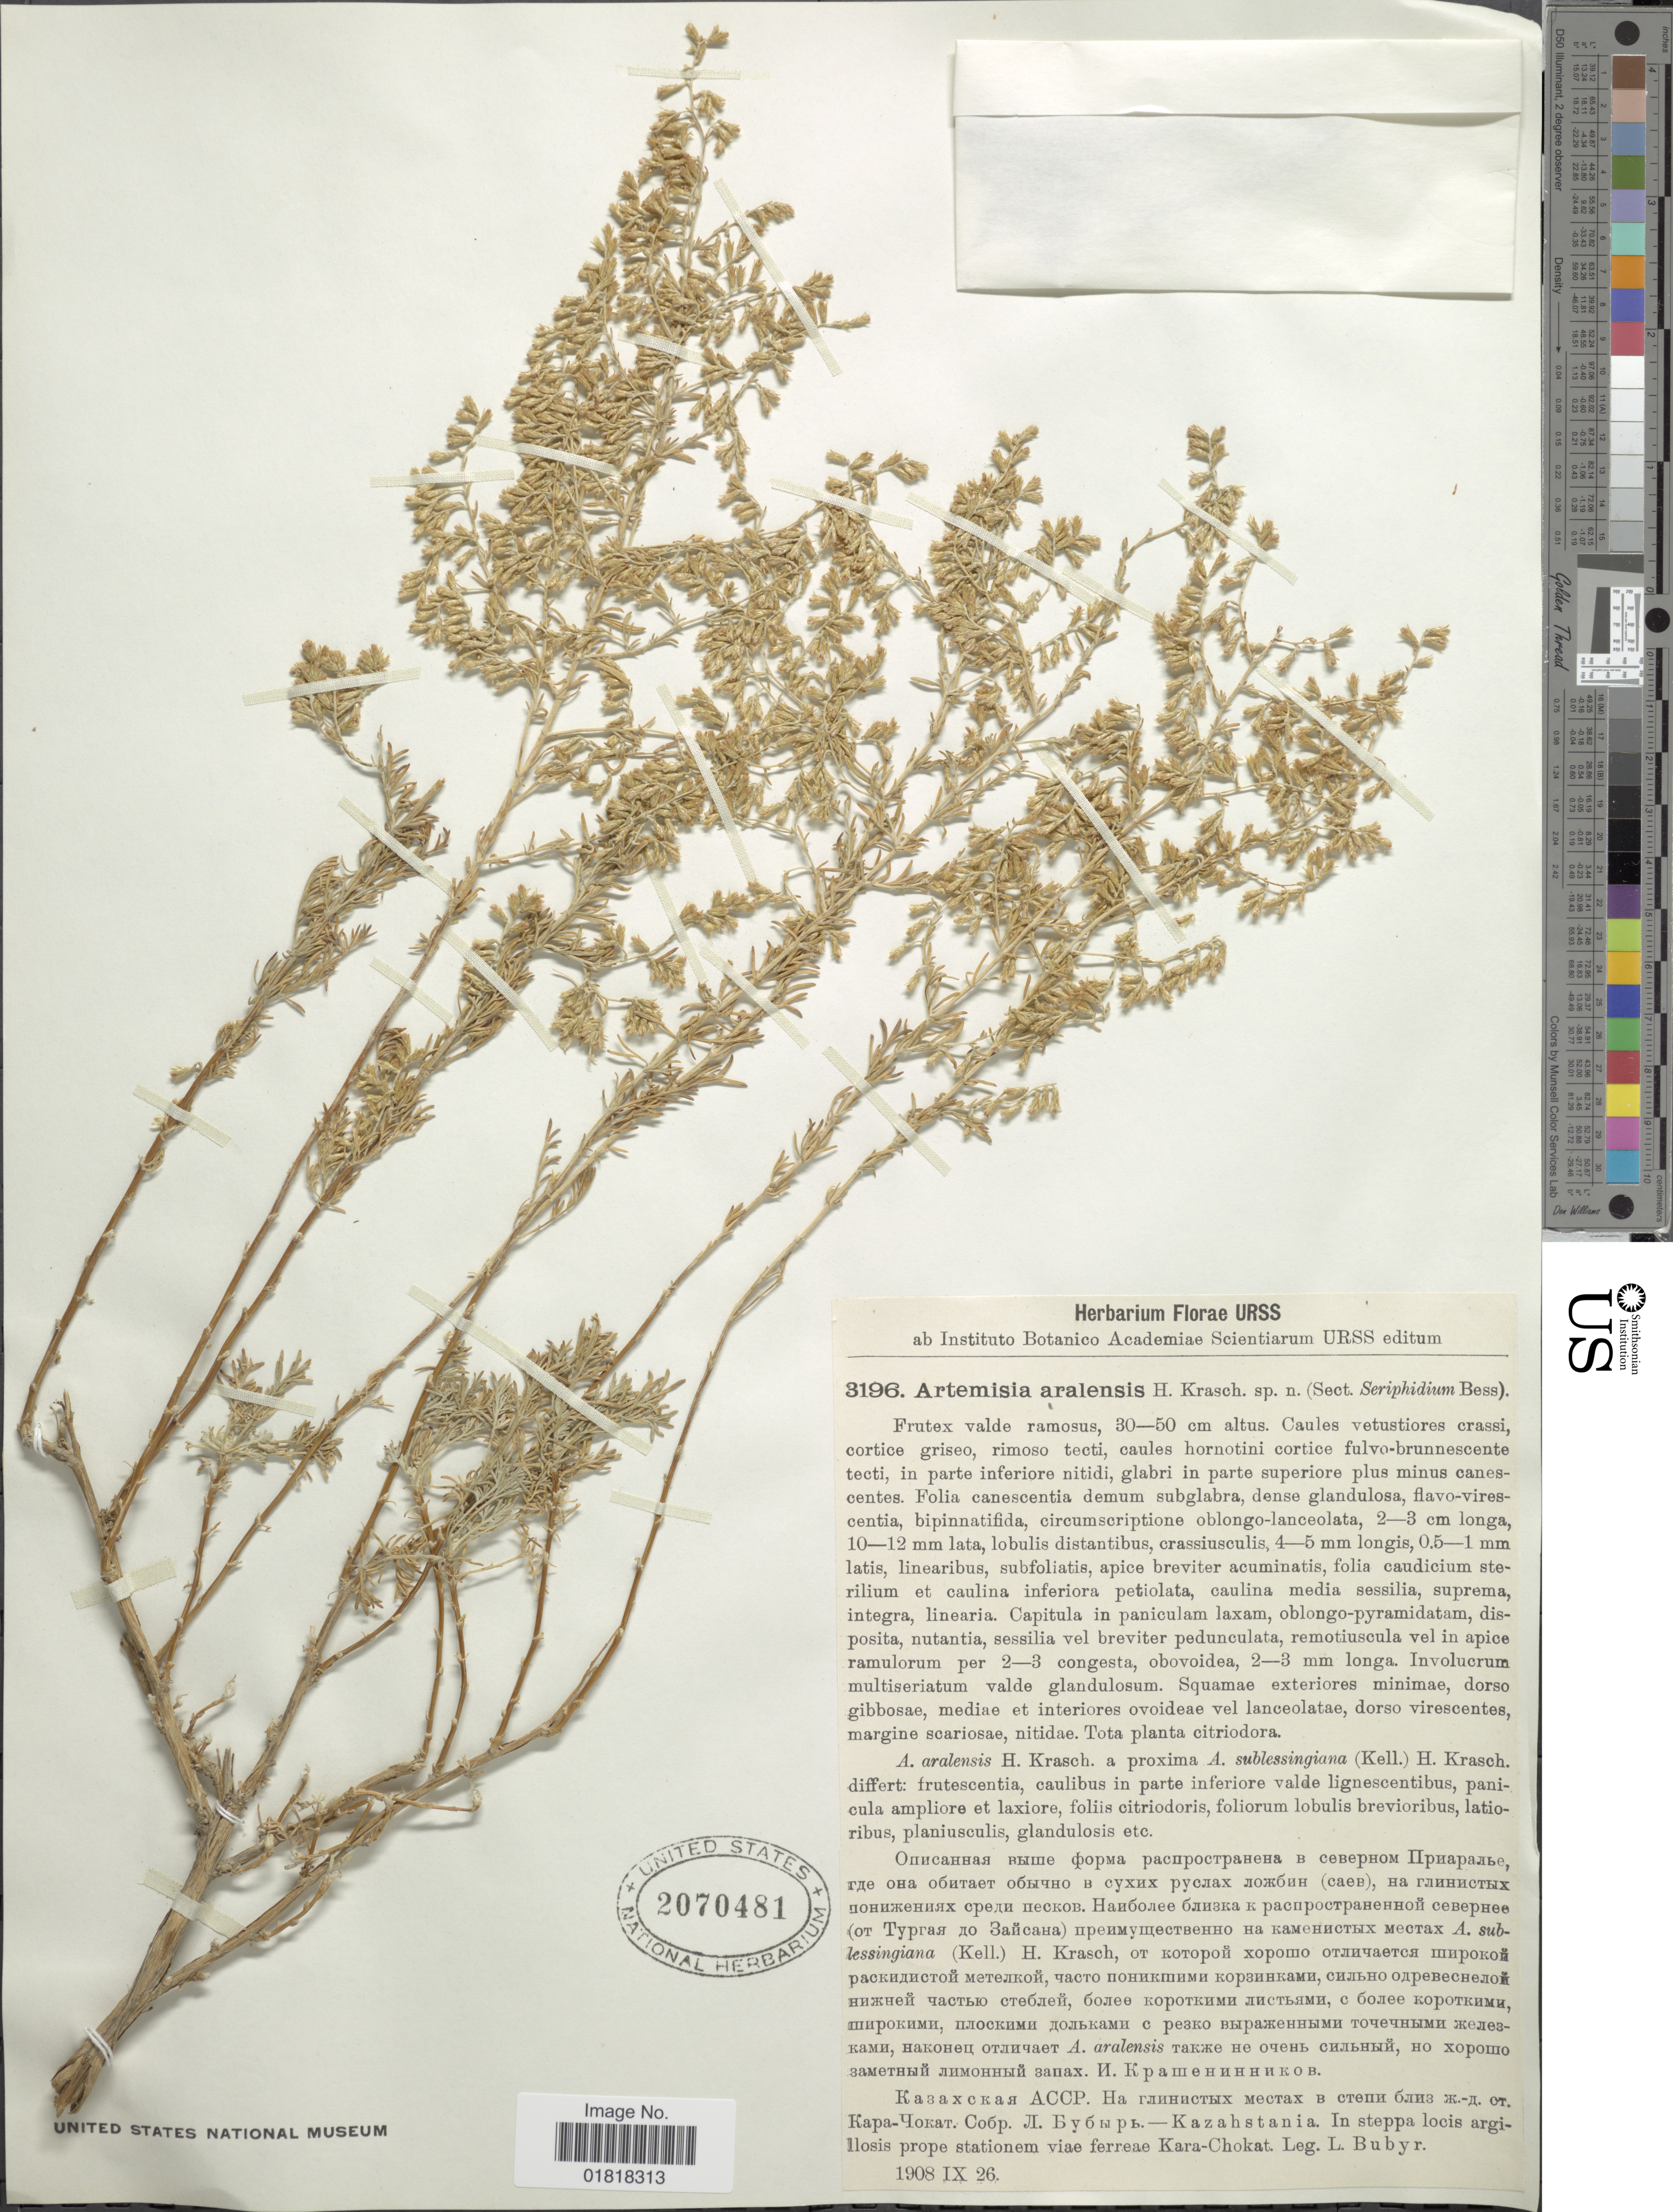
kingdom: Plantae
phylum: Tracheophyta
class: Magnoliopsida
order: Asterales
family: Asteraceae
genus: Artemisia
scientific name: Artemisia aralensis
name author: Krasch.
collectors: L. Bubyr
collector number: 3196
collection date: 1908-09-26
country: Kazakhstan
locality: Kazahstania, in steppa locis argillosis prope stationem viae ferreae Kara-Chokat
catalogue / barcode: US 2070481